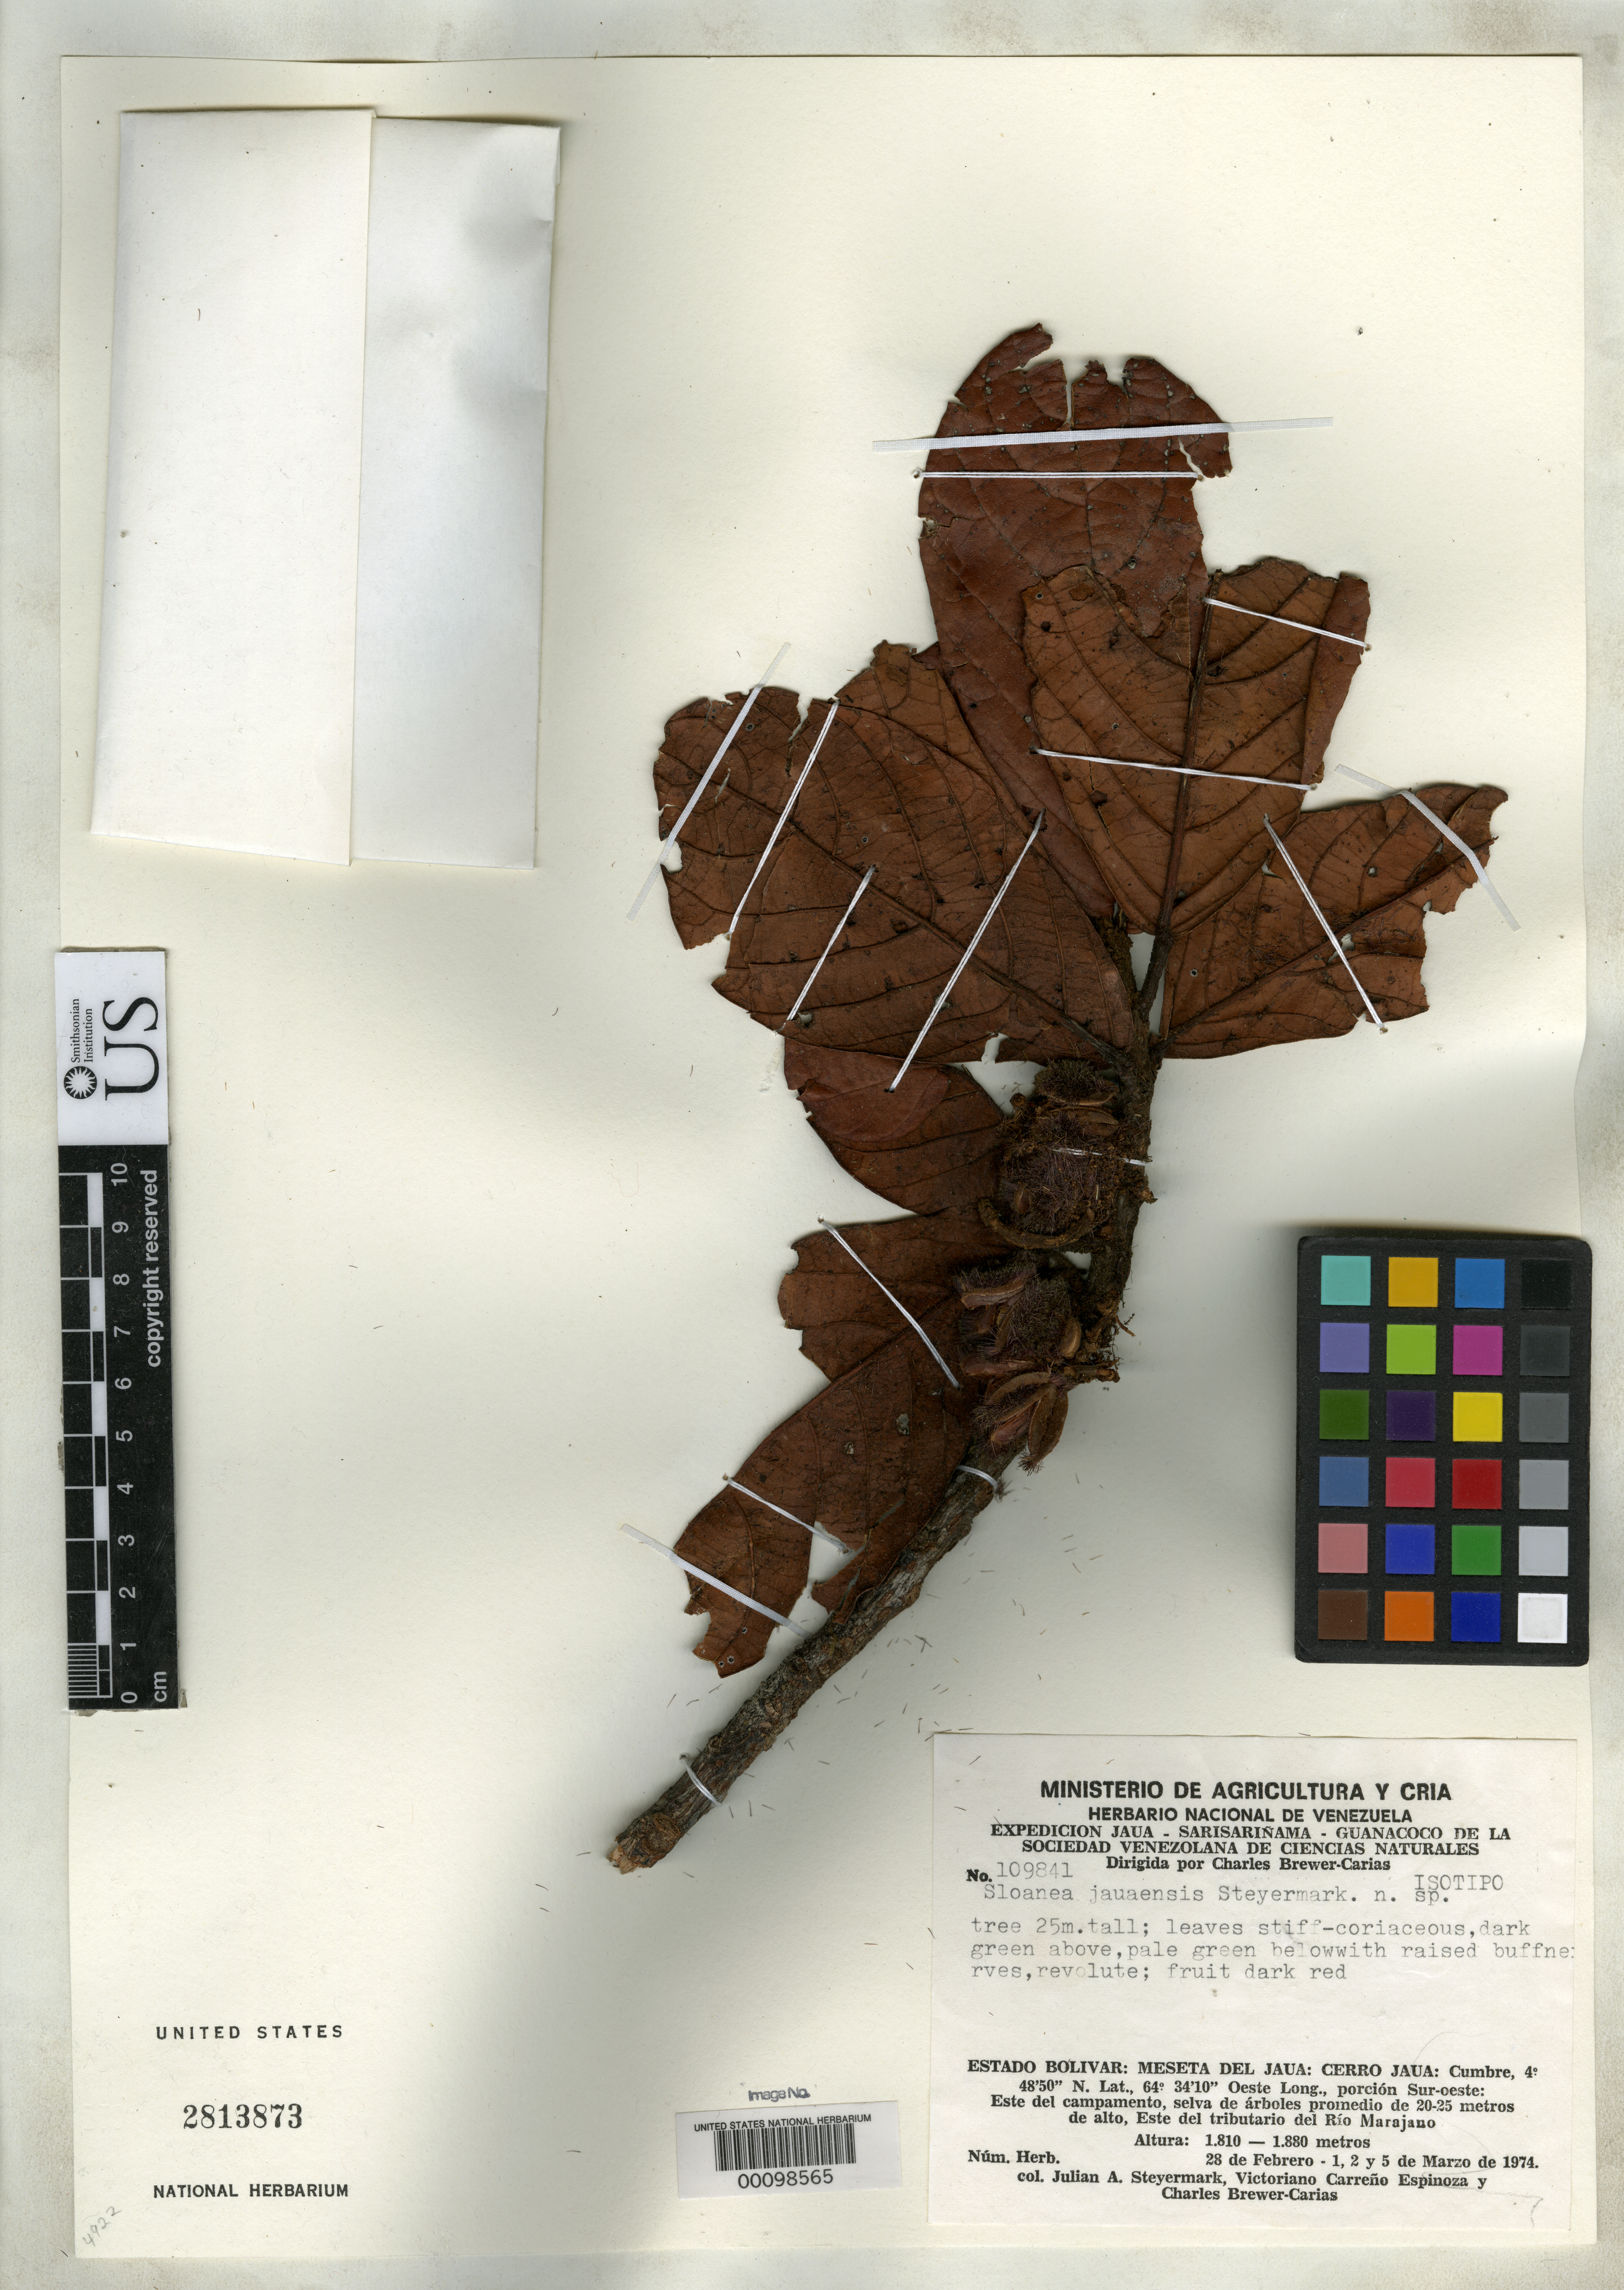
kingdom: Plantae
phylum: Tracheophyta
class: Magnoliopsida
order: Oxalidales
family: Elaeocarpaceae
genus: Sloanea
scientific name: Sloanea jauaensis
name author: Steyerm. in Steyerm. & Brewer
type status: Isotype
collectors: J. Steyermark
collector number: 109841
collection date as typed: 28 Feb 1974 to 05 Mar 1974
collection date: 1974-02-28/1974-03-05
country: Venezuela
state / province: Bolivar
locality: Cerro Jaua, Meseta del Jaua.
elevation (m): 1810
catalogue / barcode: US 2813873